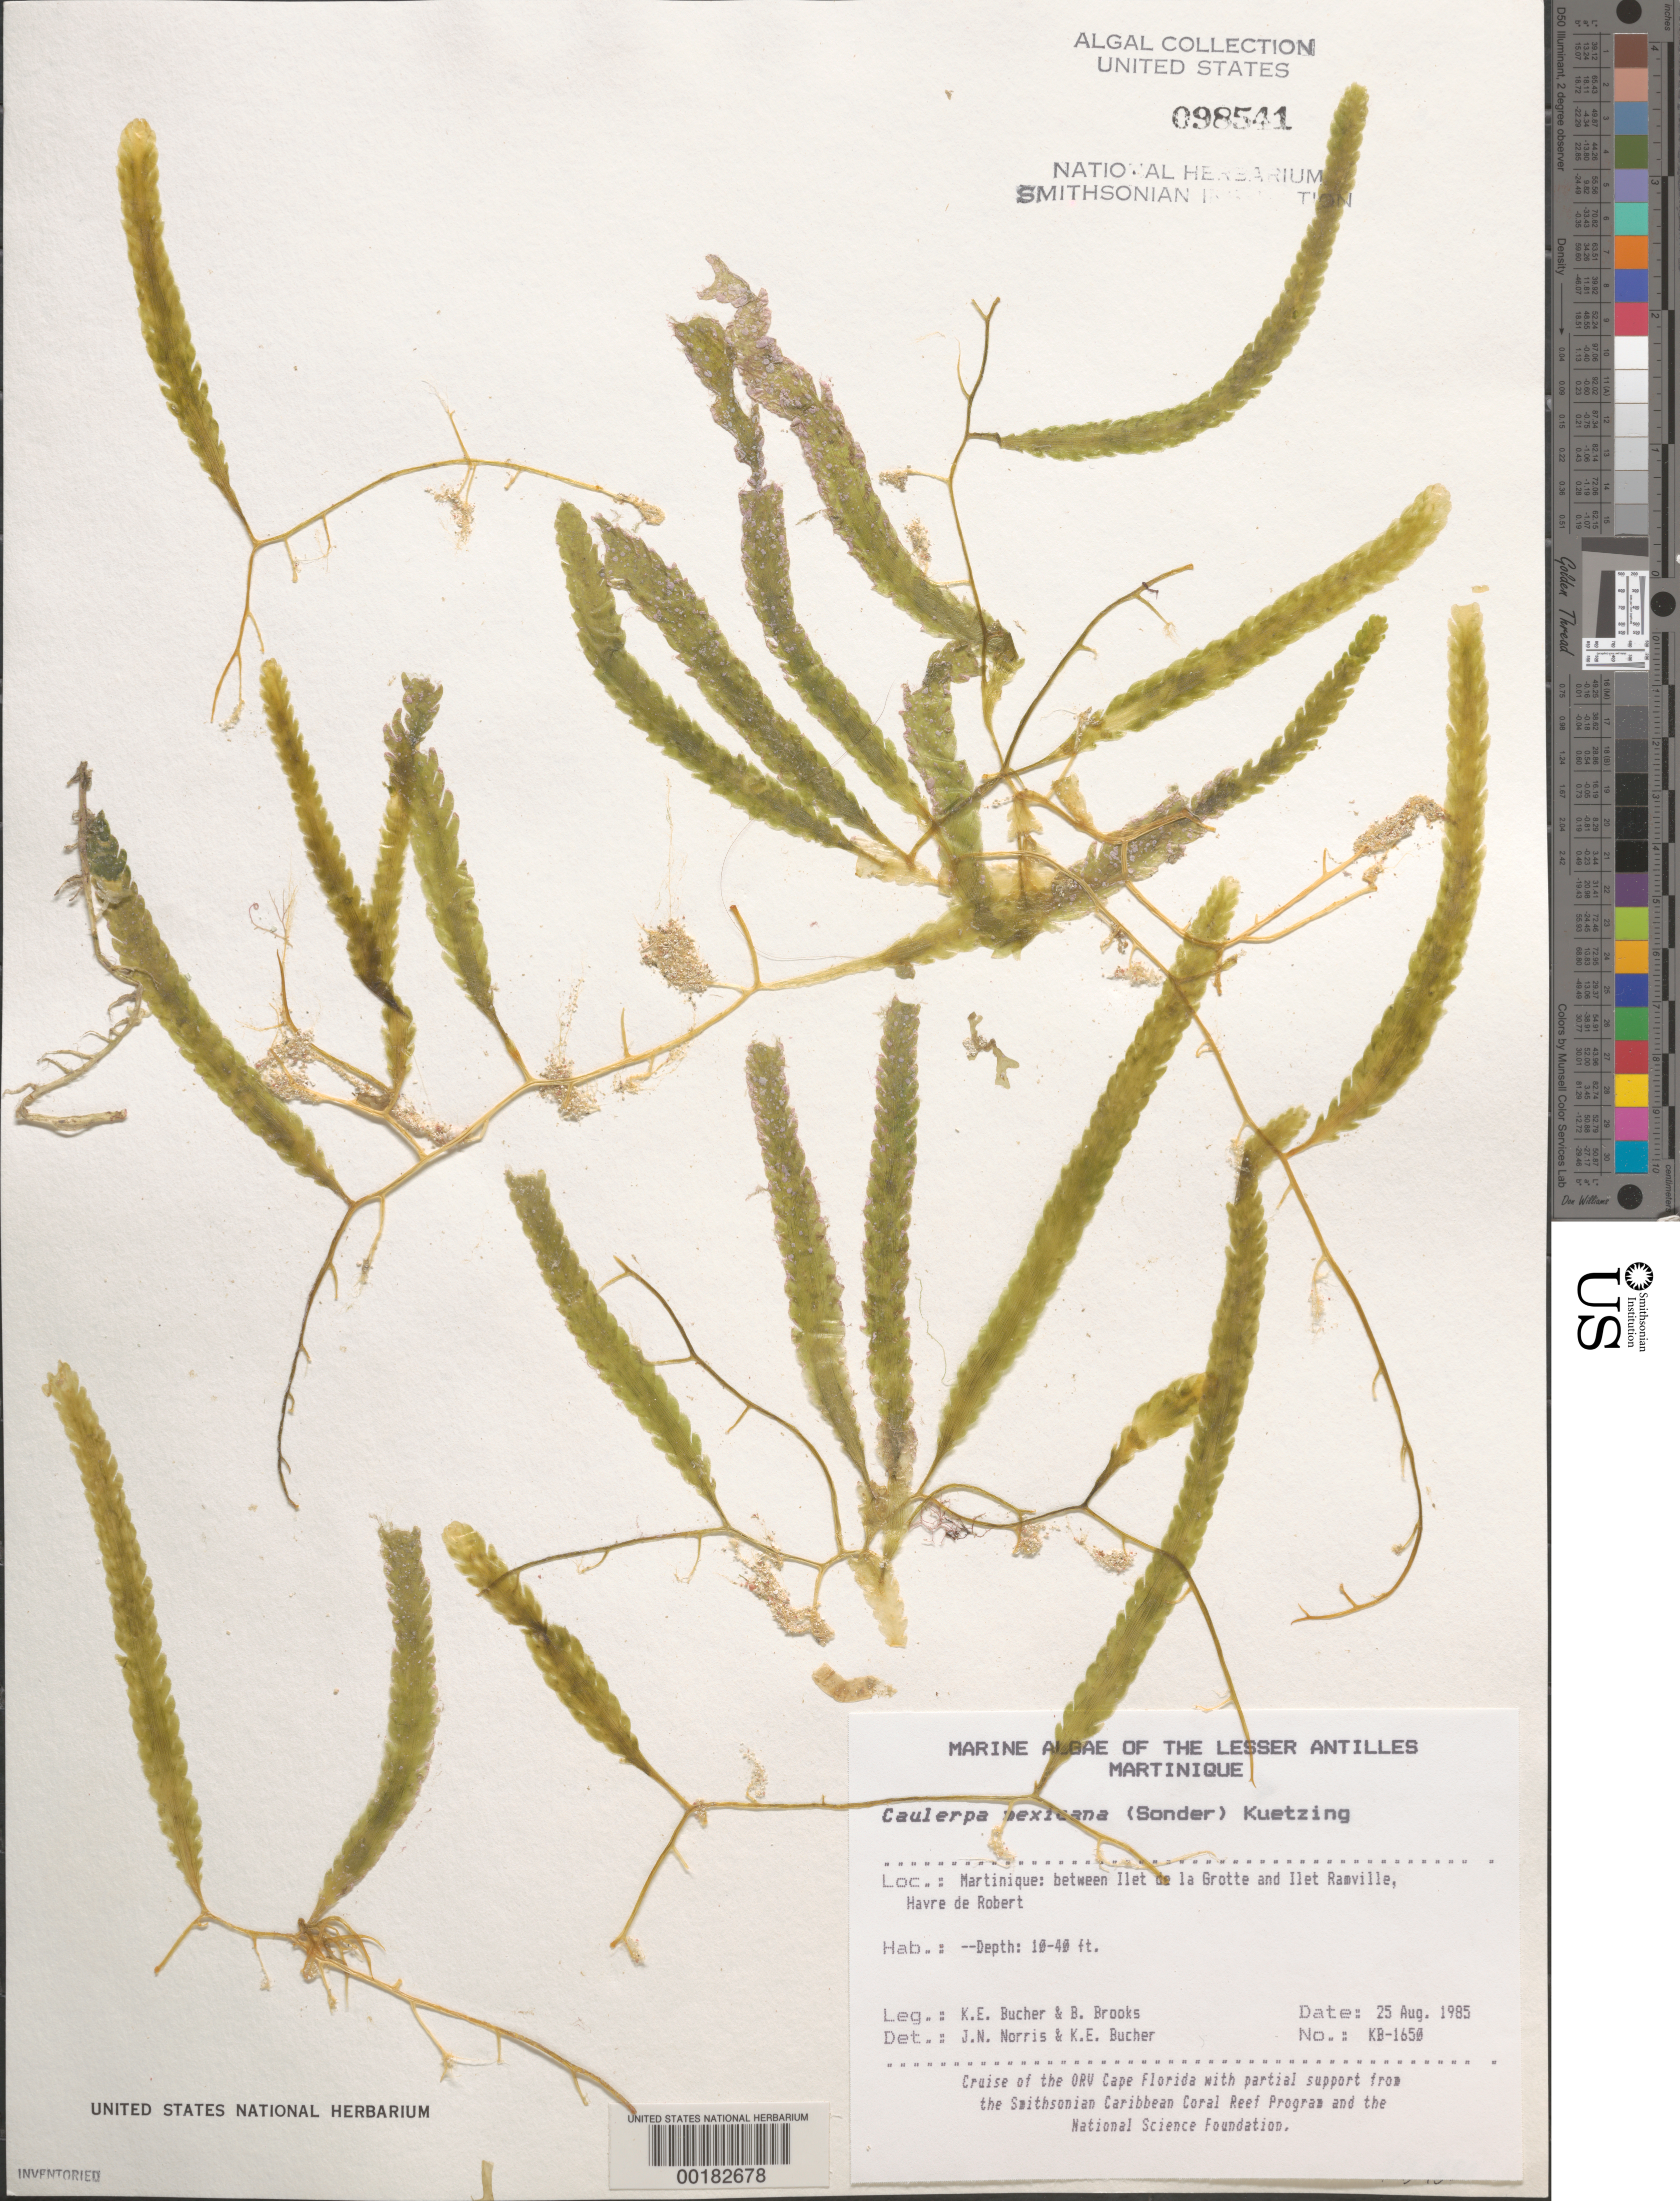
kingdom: Plantae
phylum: Chlorophyta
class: Ulvophyceae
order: Bryopsidales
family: Caulerpaceae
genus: Caulerpa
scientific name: Caulerpa mexicana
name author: Sond. ex Kütz.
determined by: Norris, J. N.; Bucher, K. E.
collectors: K. E. Bucher & B. Brooks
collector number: Kb-1650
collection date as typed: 25 Aug 1985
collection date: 1985-08-25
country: Martinique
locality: Havre du Robert, between Ilet de La Grotte and Ilet de Ramville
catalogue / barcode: US 98541